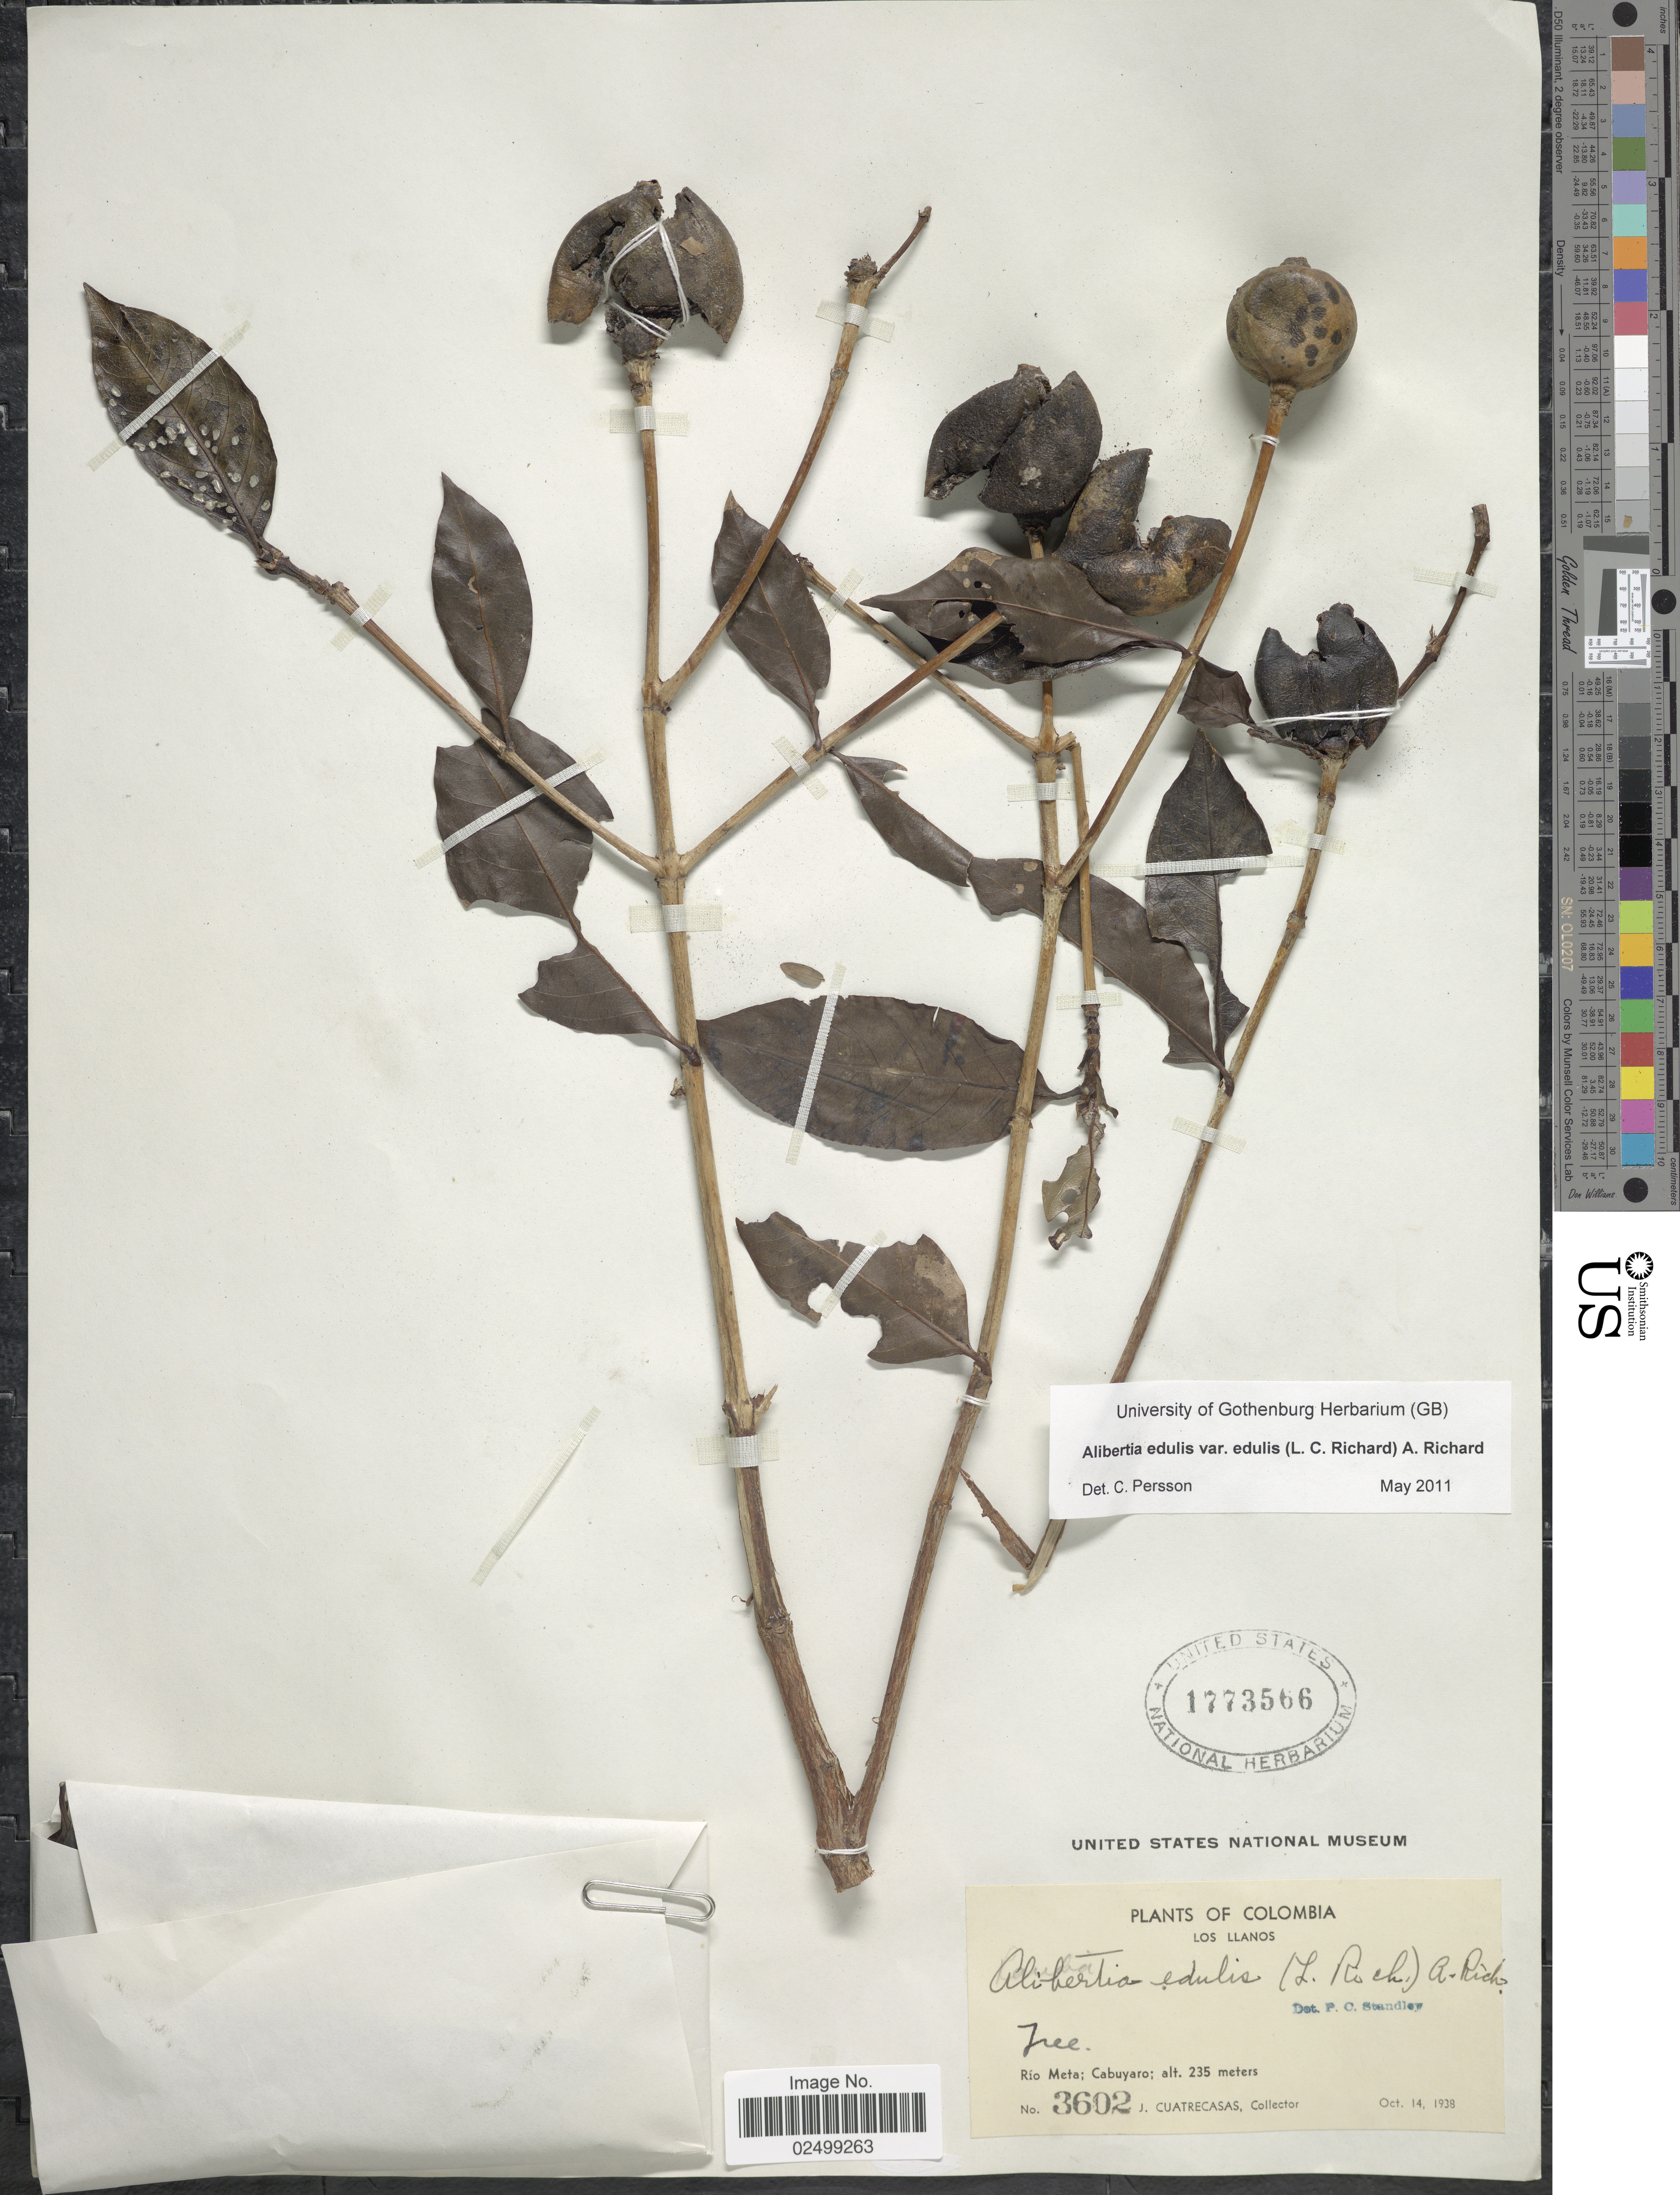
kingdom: Plantae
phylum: Tracheophyta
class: Magnoliopsida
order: Gentianales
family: Rubiaceae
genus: Alibertia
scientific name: Alibertia edulis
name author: (Rich.) A. Rich. ex DC.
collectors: J. Cuatrecasas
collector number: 3602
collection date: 1938-10-14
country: Colombia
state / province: Meta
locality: Los Llanos, Río Meta; Cabuyaro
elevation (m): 235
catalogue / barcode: US 1773566